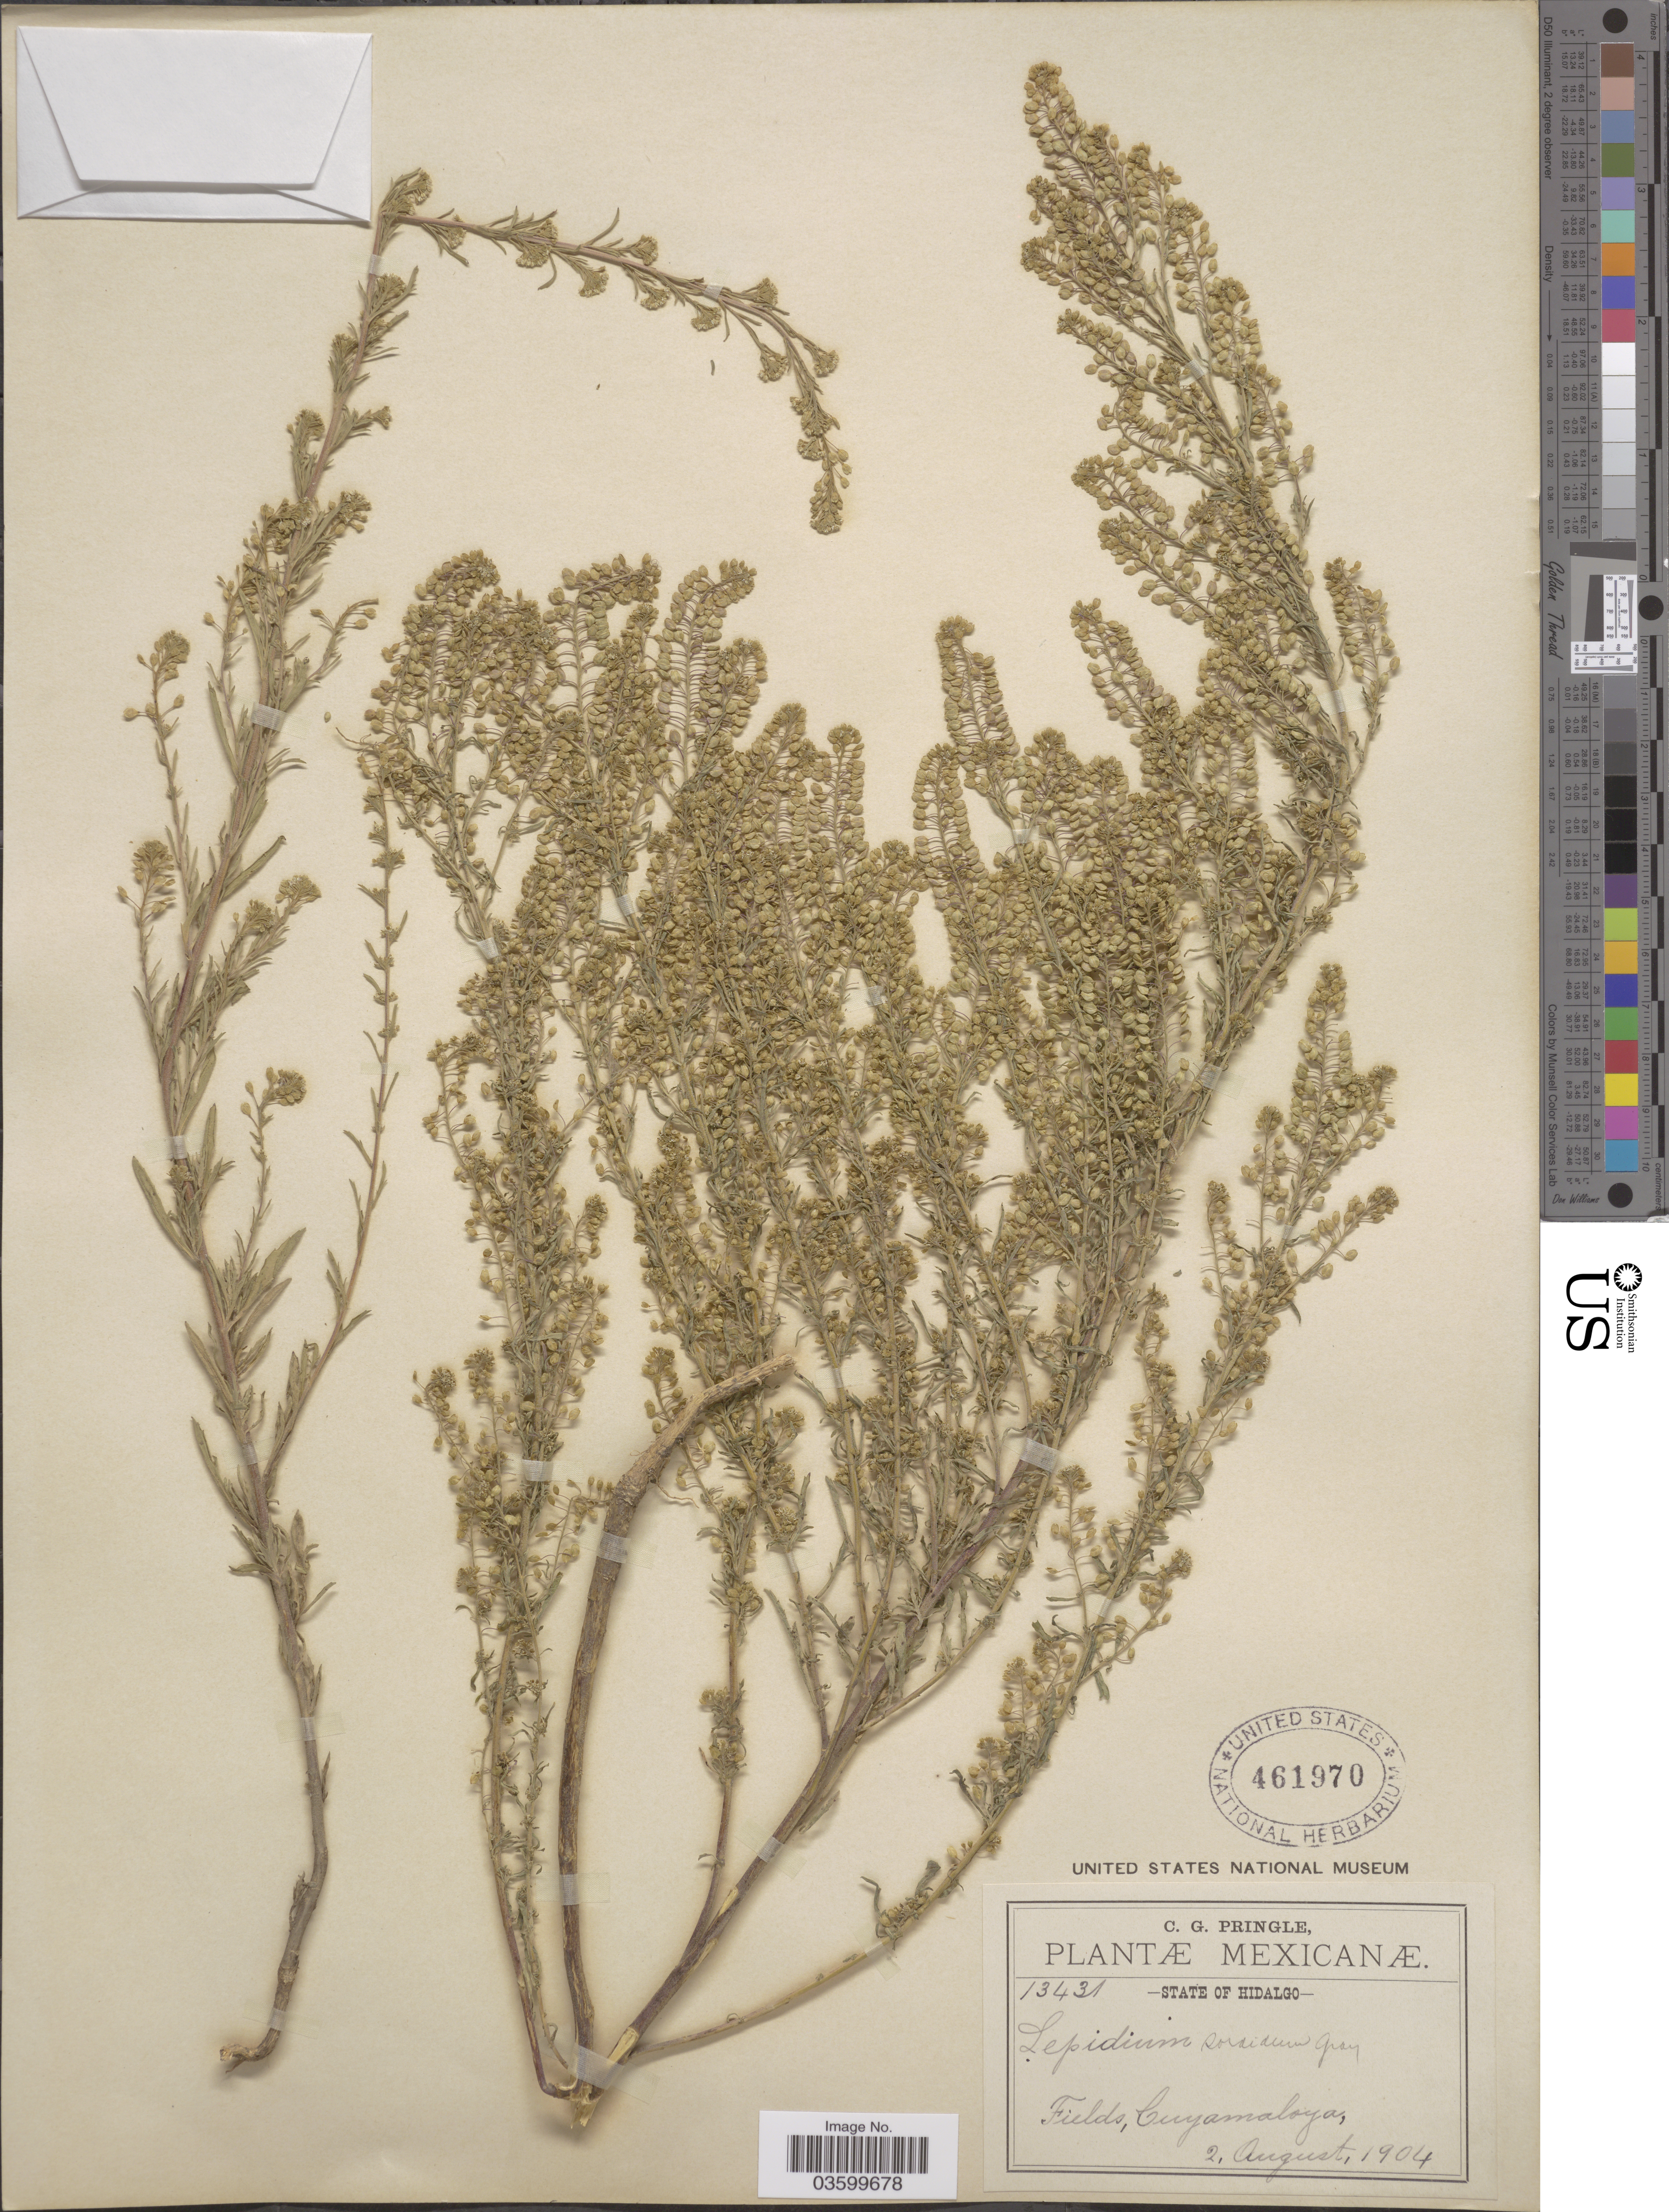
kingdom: Plantae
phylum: Tracheophyta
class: Magnoliopsida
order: Brassicales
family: Brassicaceae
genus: Lepidium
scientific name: Lepidium sordidum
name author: A. Gray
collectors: C. G. Pringle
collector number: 13431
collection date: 1904-08-02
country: Mexico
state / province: Hidalgo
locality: Fields, Cuyamaloya.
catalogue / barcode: US 461970